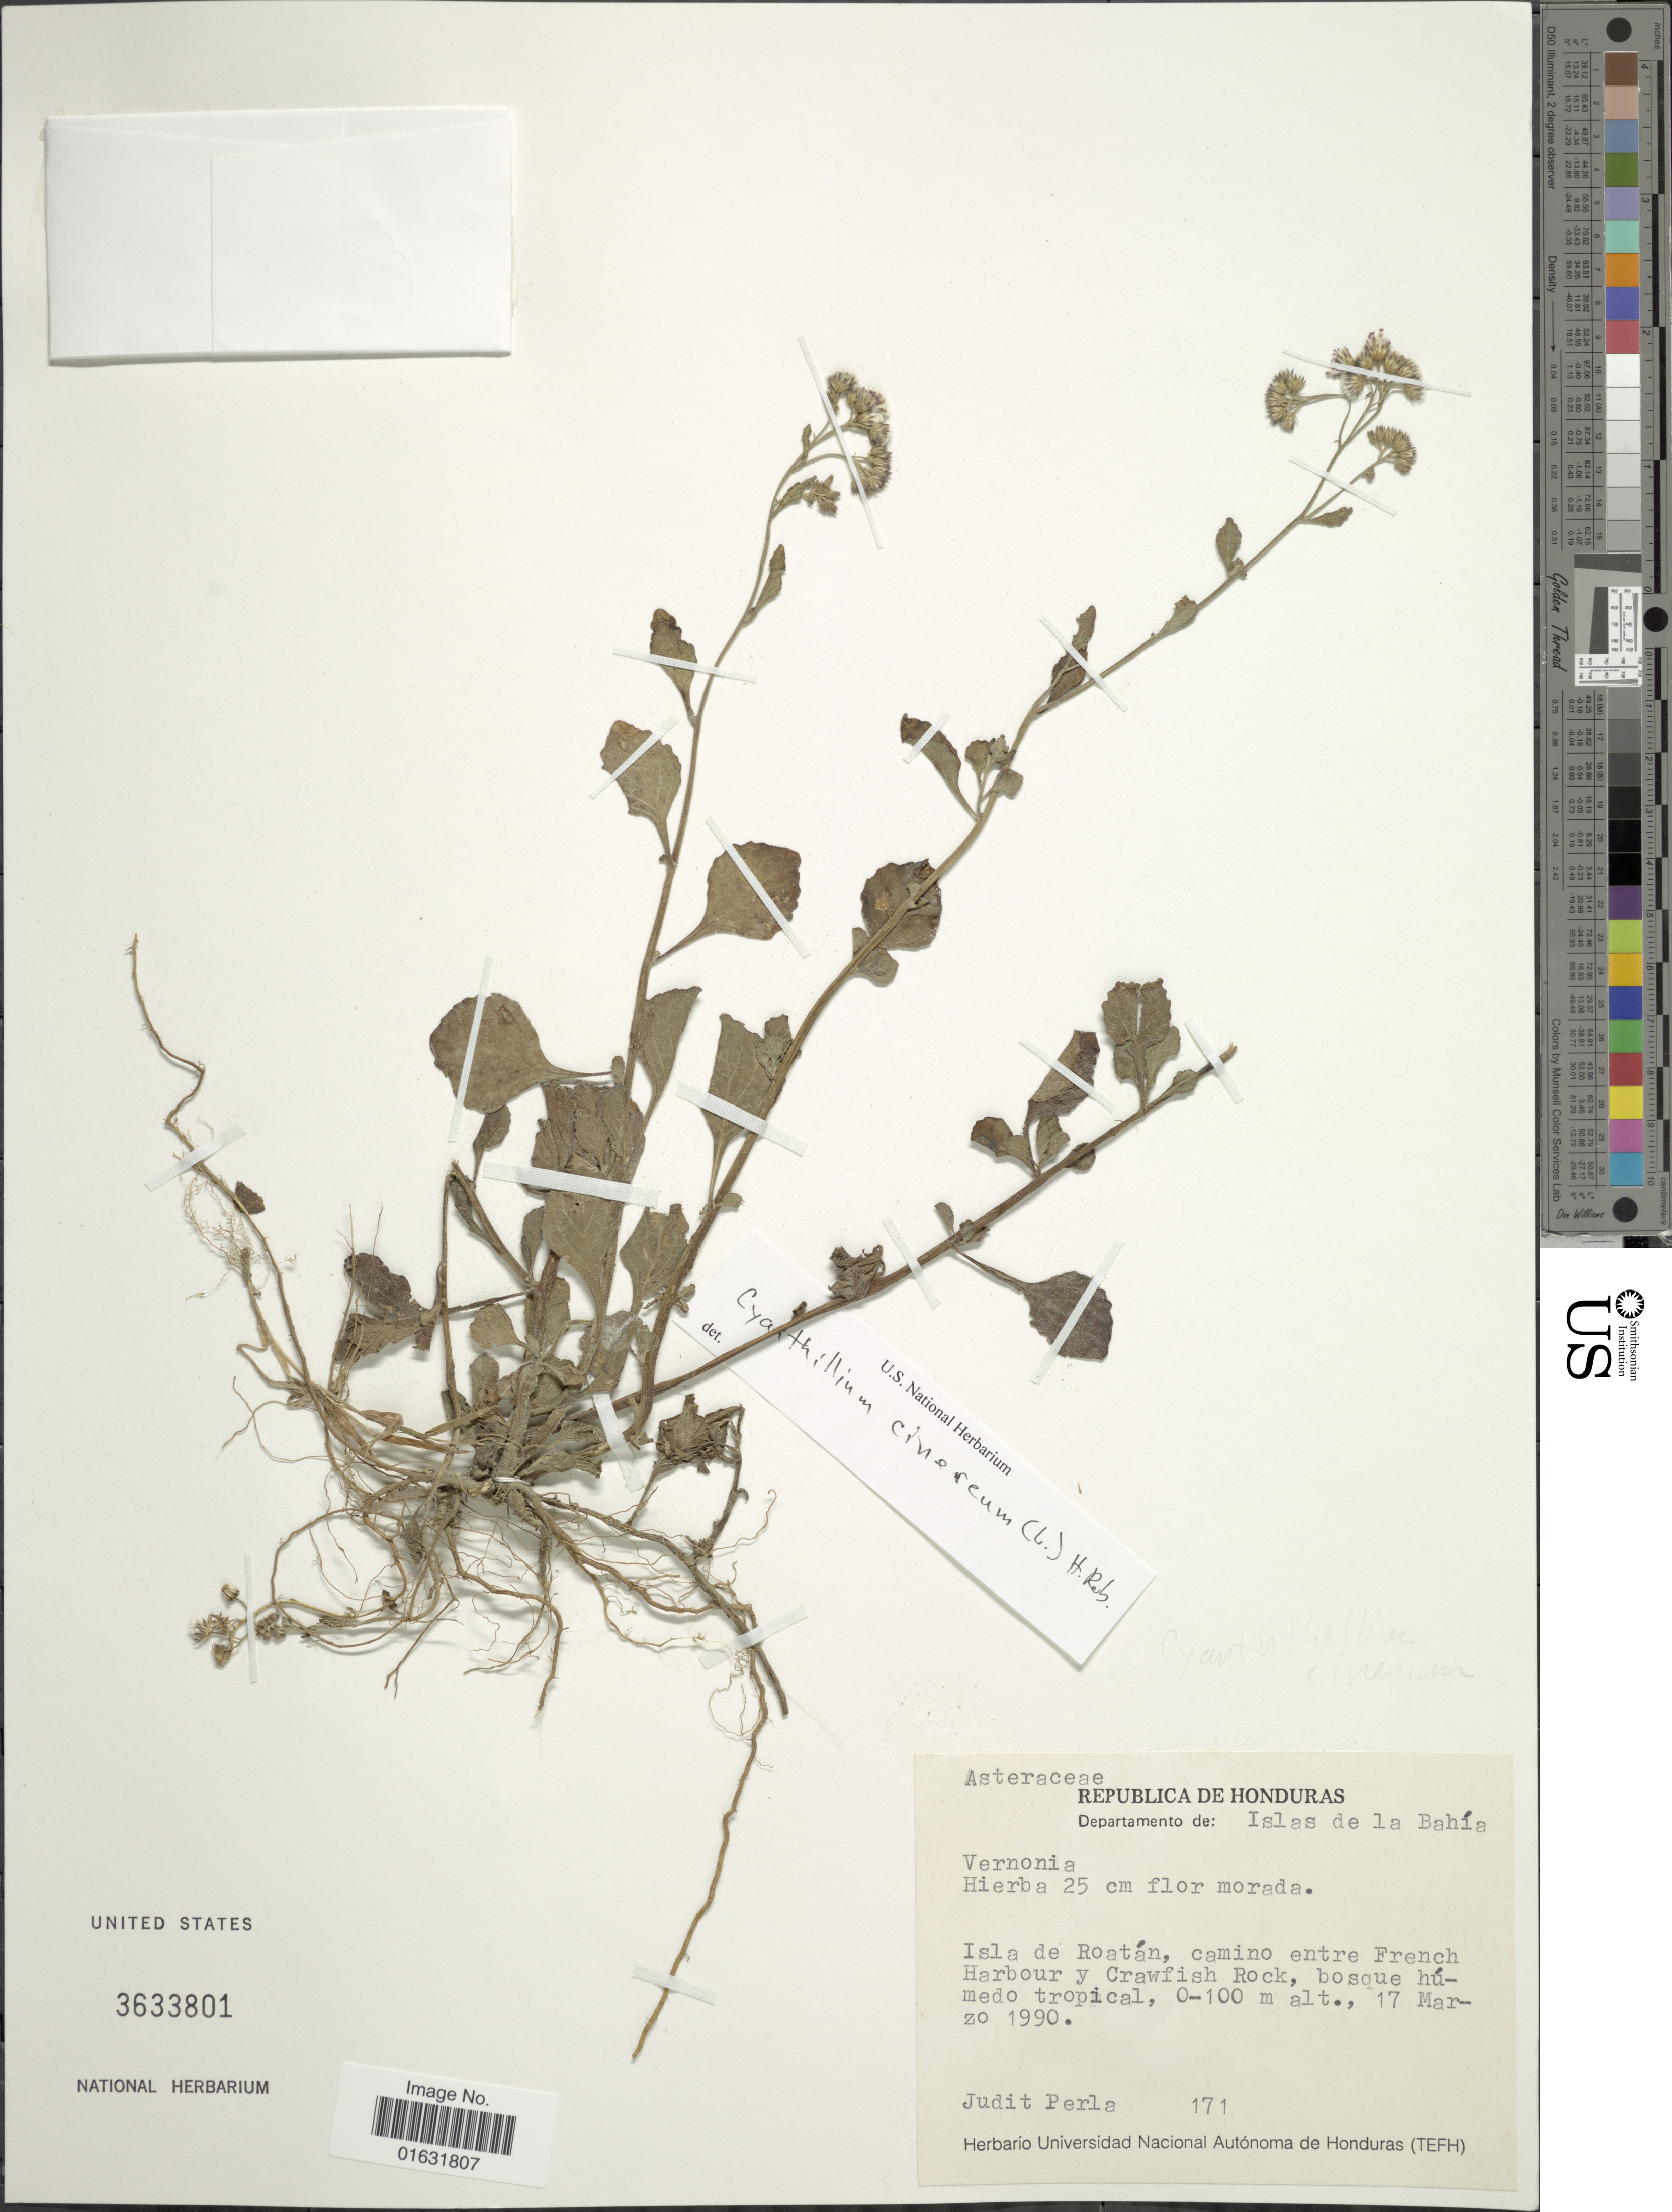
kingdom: Plantae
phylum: Tracheophyta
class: Magnoliopsida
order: Asterales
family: Asteraceae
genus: Cyanthillium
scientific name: Cyanthillium cinereum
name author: (L.) H. Rob.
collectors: J. Perla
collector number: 171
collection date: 1990-03-17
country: Honduras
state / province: Islas de la Bahía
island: Roatan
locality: Departamento de Islas de la Bahía. Isla de Roatán, camino entre French Harbour y Crawfish Rock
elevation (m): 0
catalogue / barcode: US 3633801